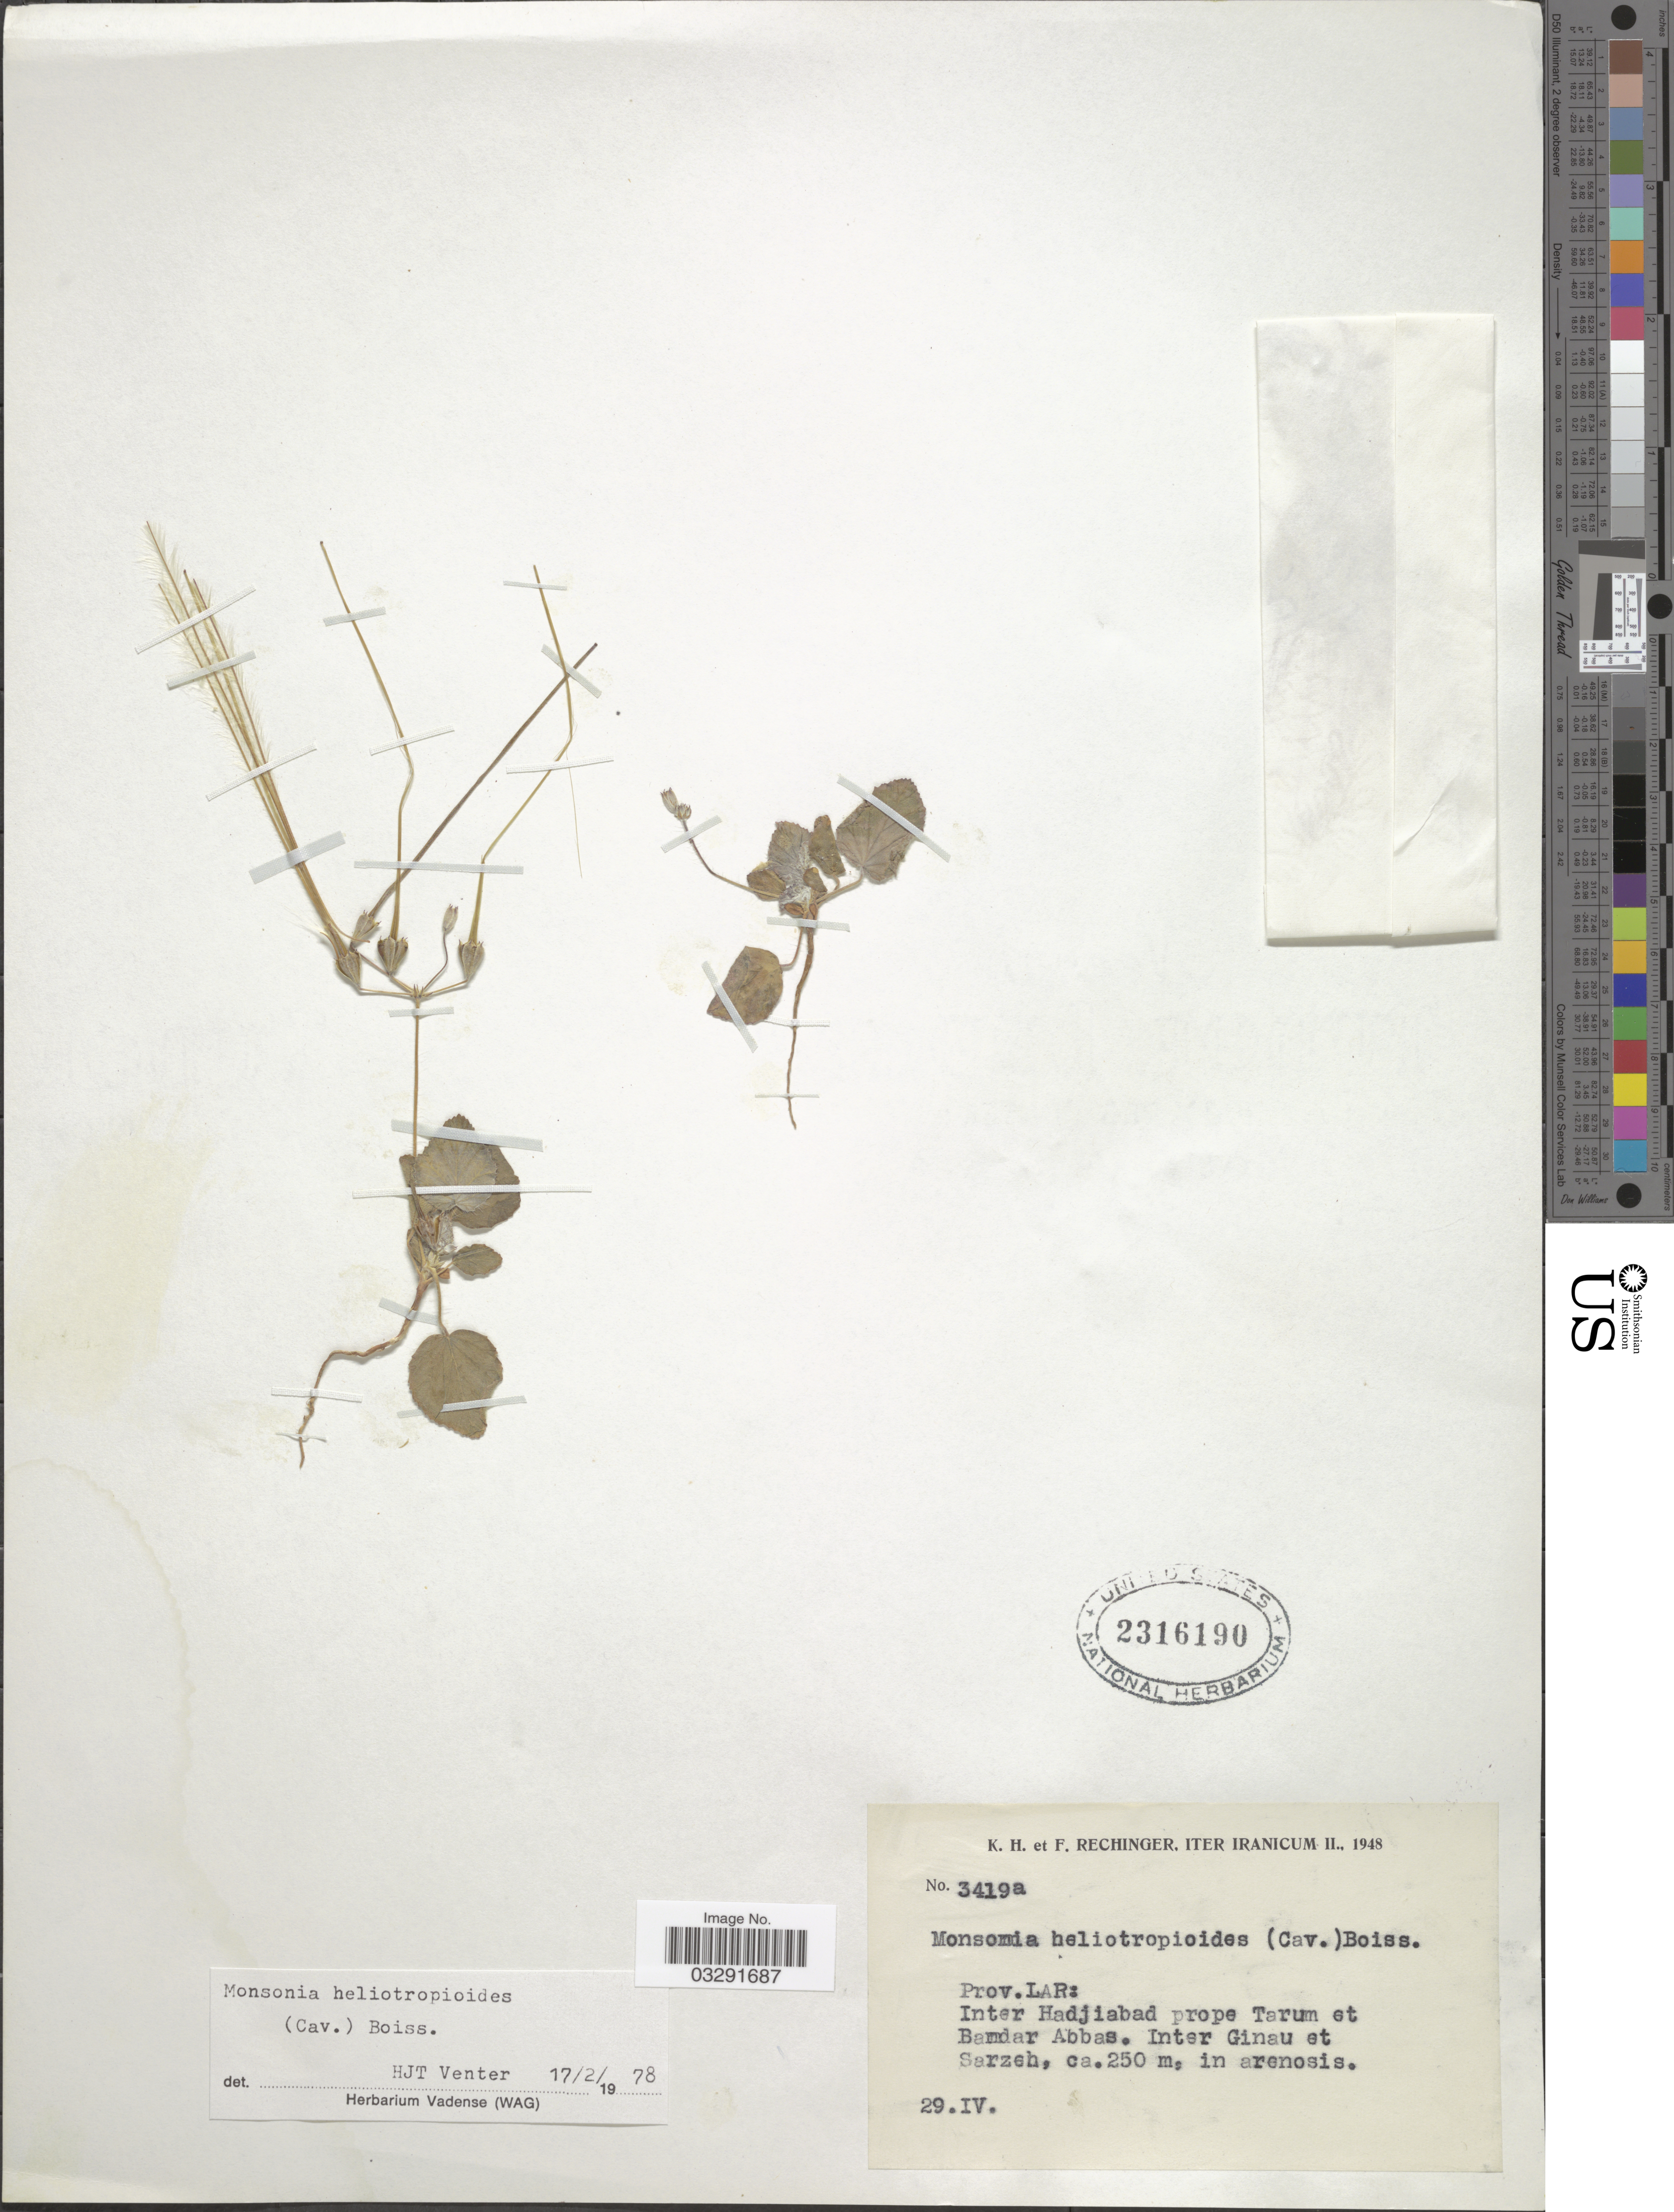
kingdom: Plantae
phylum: Tracheophyta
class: Magnoliopsida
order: Geraniales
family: Geraniaceae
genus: Monsonia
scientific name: Monsonia heliotropioides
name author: (Cav.) Boiss.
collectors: K. H. Rechinger & F. Rechinger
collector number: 3419a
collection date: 1948-04-29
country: Iran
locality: Prov. Lar. Inter Hadjiabad prope Tarum et Bamdar Abbas. Inter Ginau et Sarzeh.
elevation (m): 250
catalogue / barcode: US 2316190